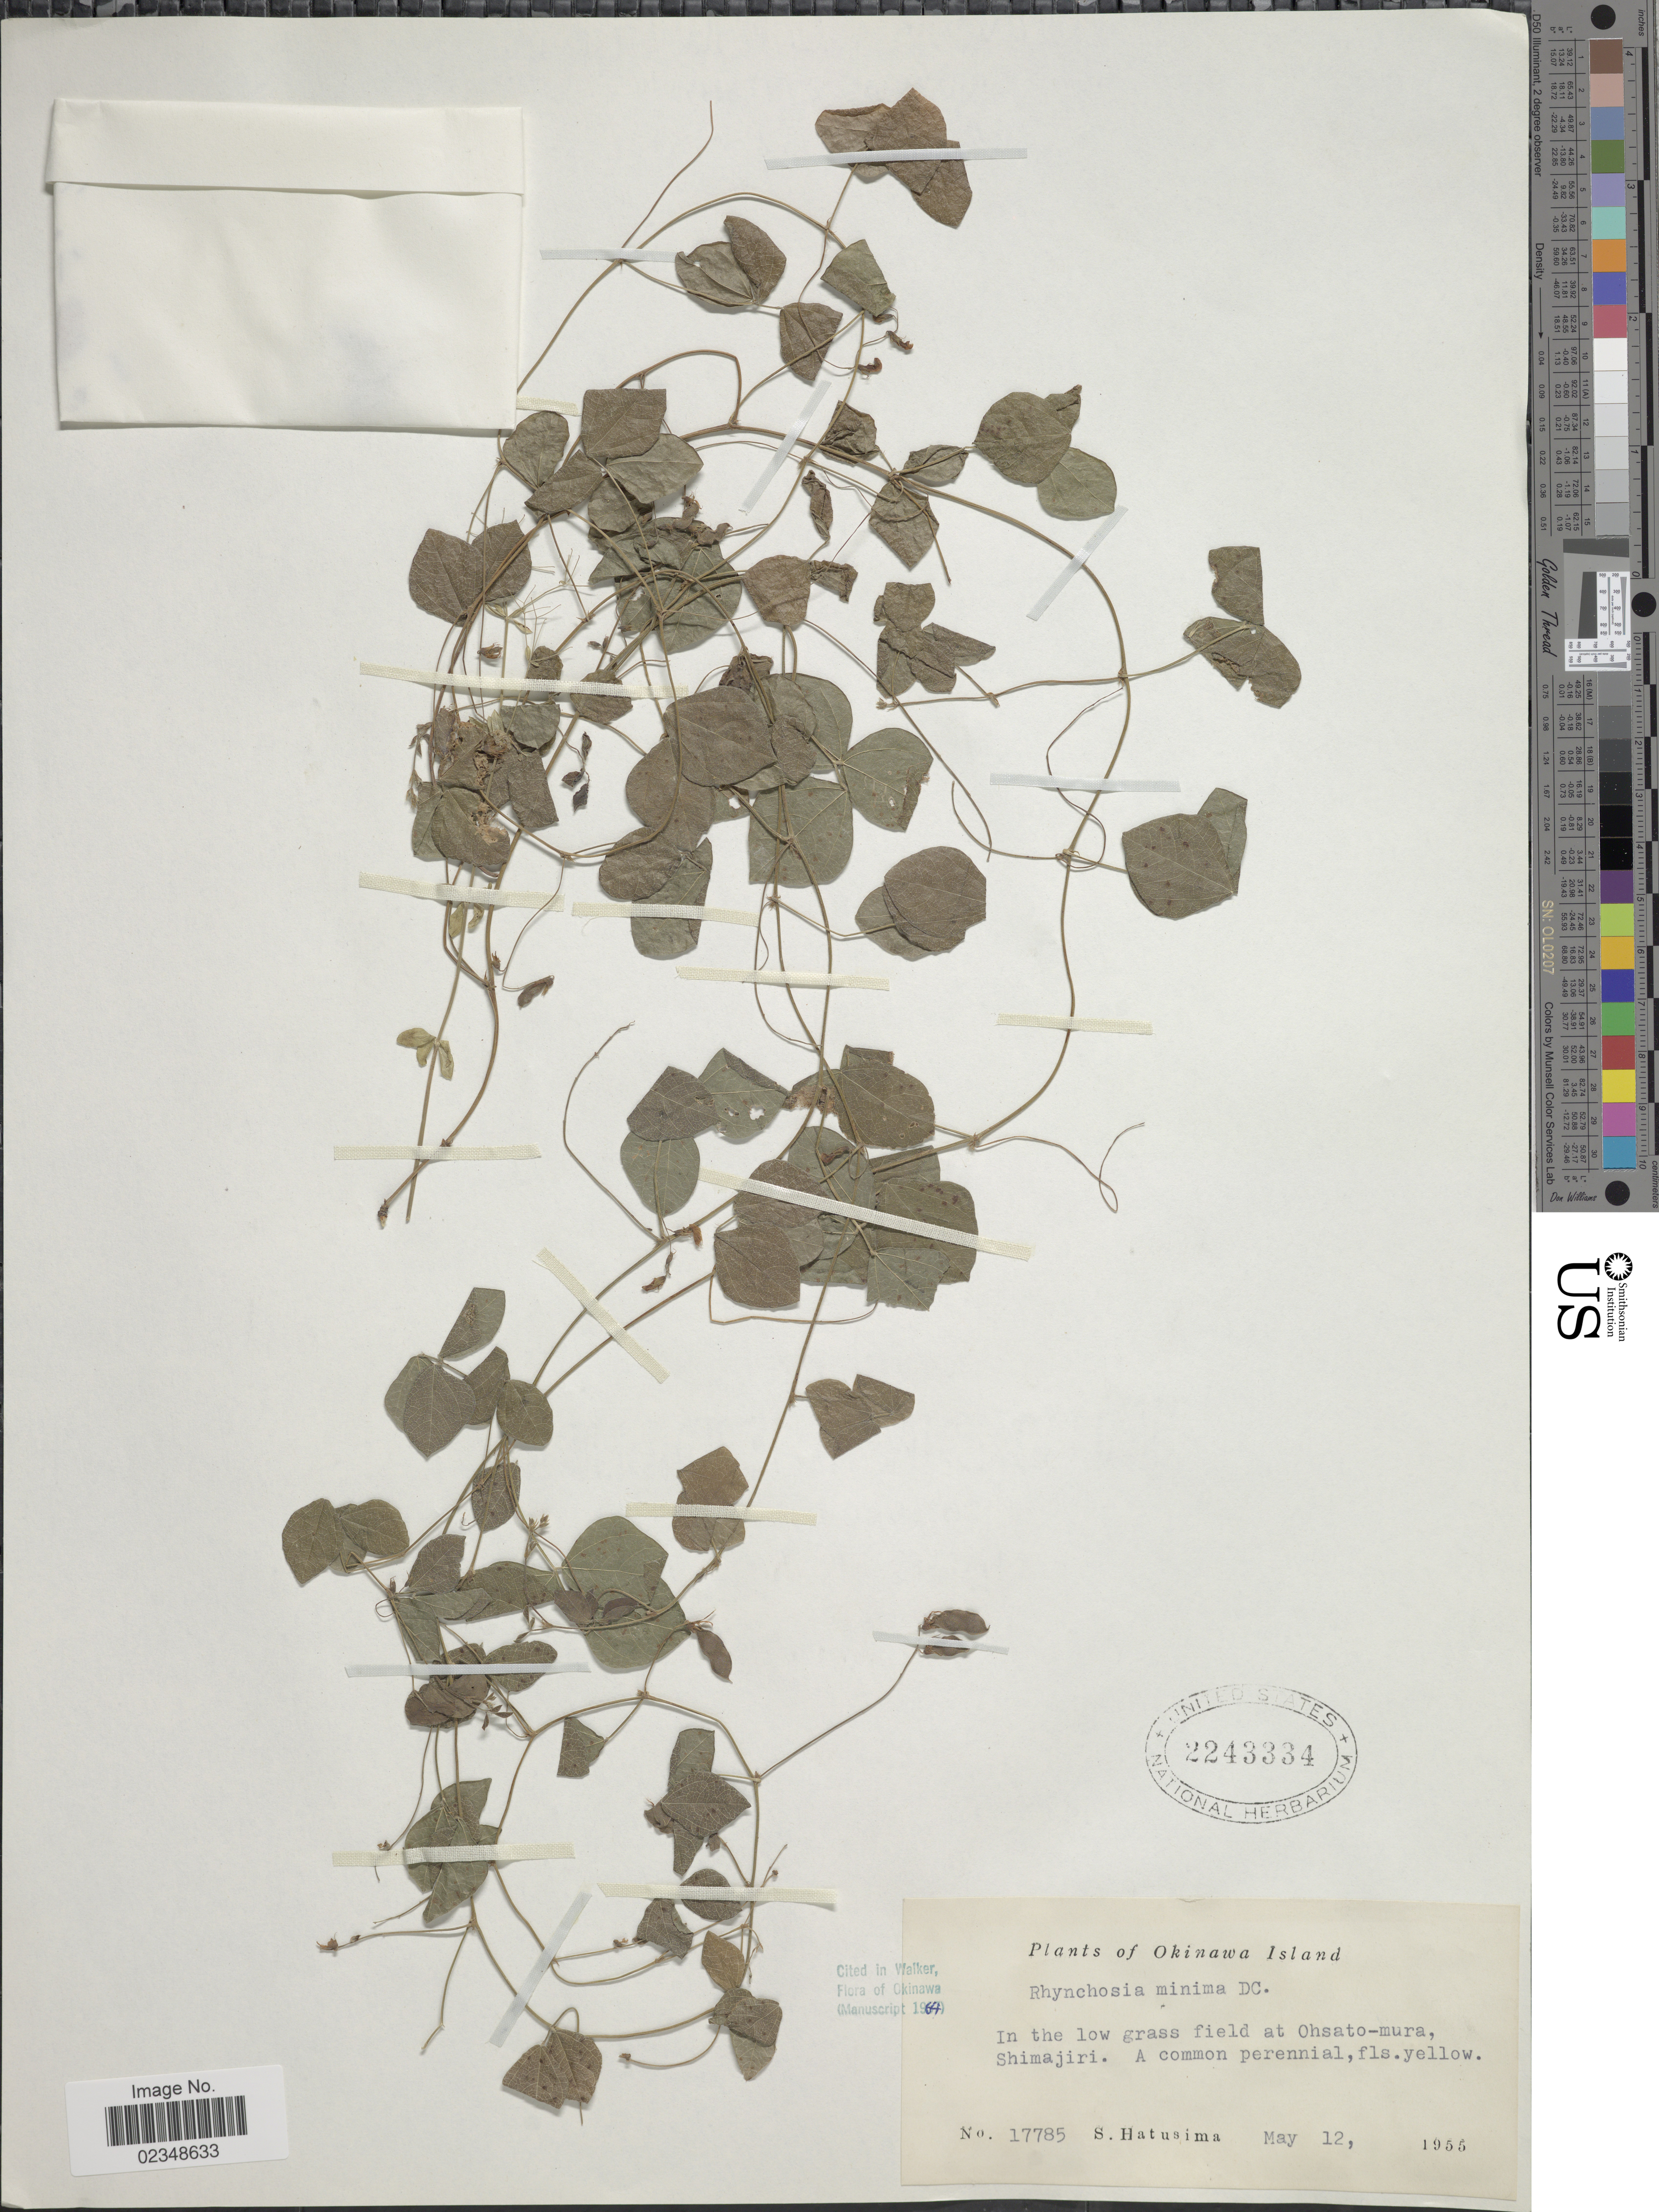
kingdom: Plantae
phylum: Tracheophyta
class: Magnoliopsida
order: Fabales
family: Fabaceae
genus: Rhynchosia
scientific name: Rhynchosia minima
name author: (L.) DC.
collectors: S. Hatusima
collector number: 17785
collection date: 1955-05-12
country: Japan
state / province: Okinawa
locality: Okinawa Island, in the low grass field at Ohsato-mura, Shimajiri.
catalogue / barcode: US 2243334